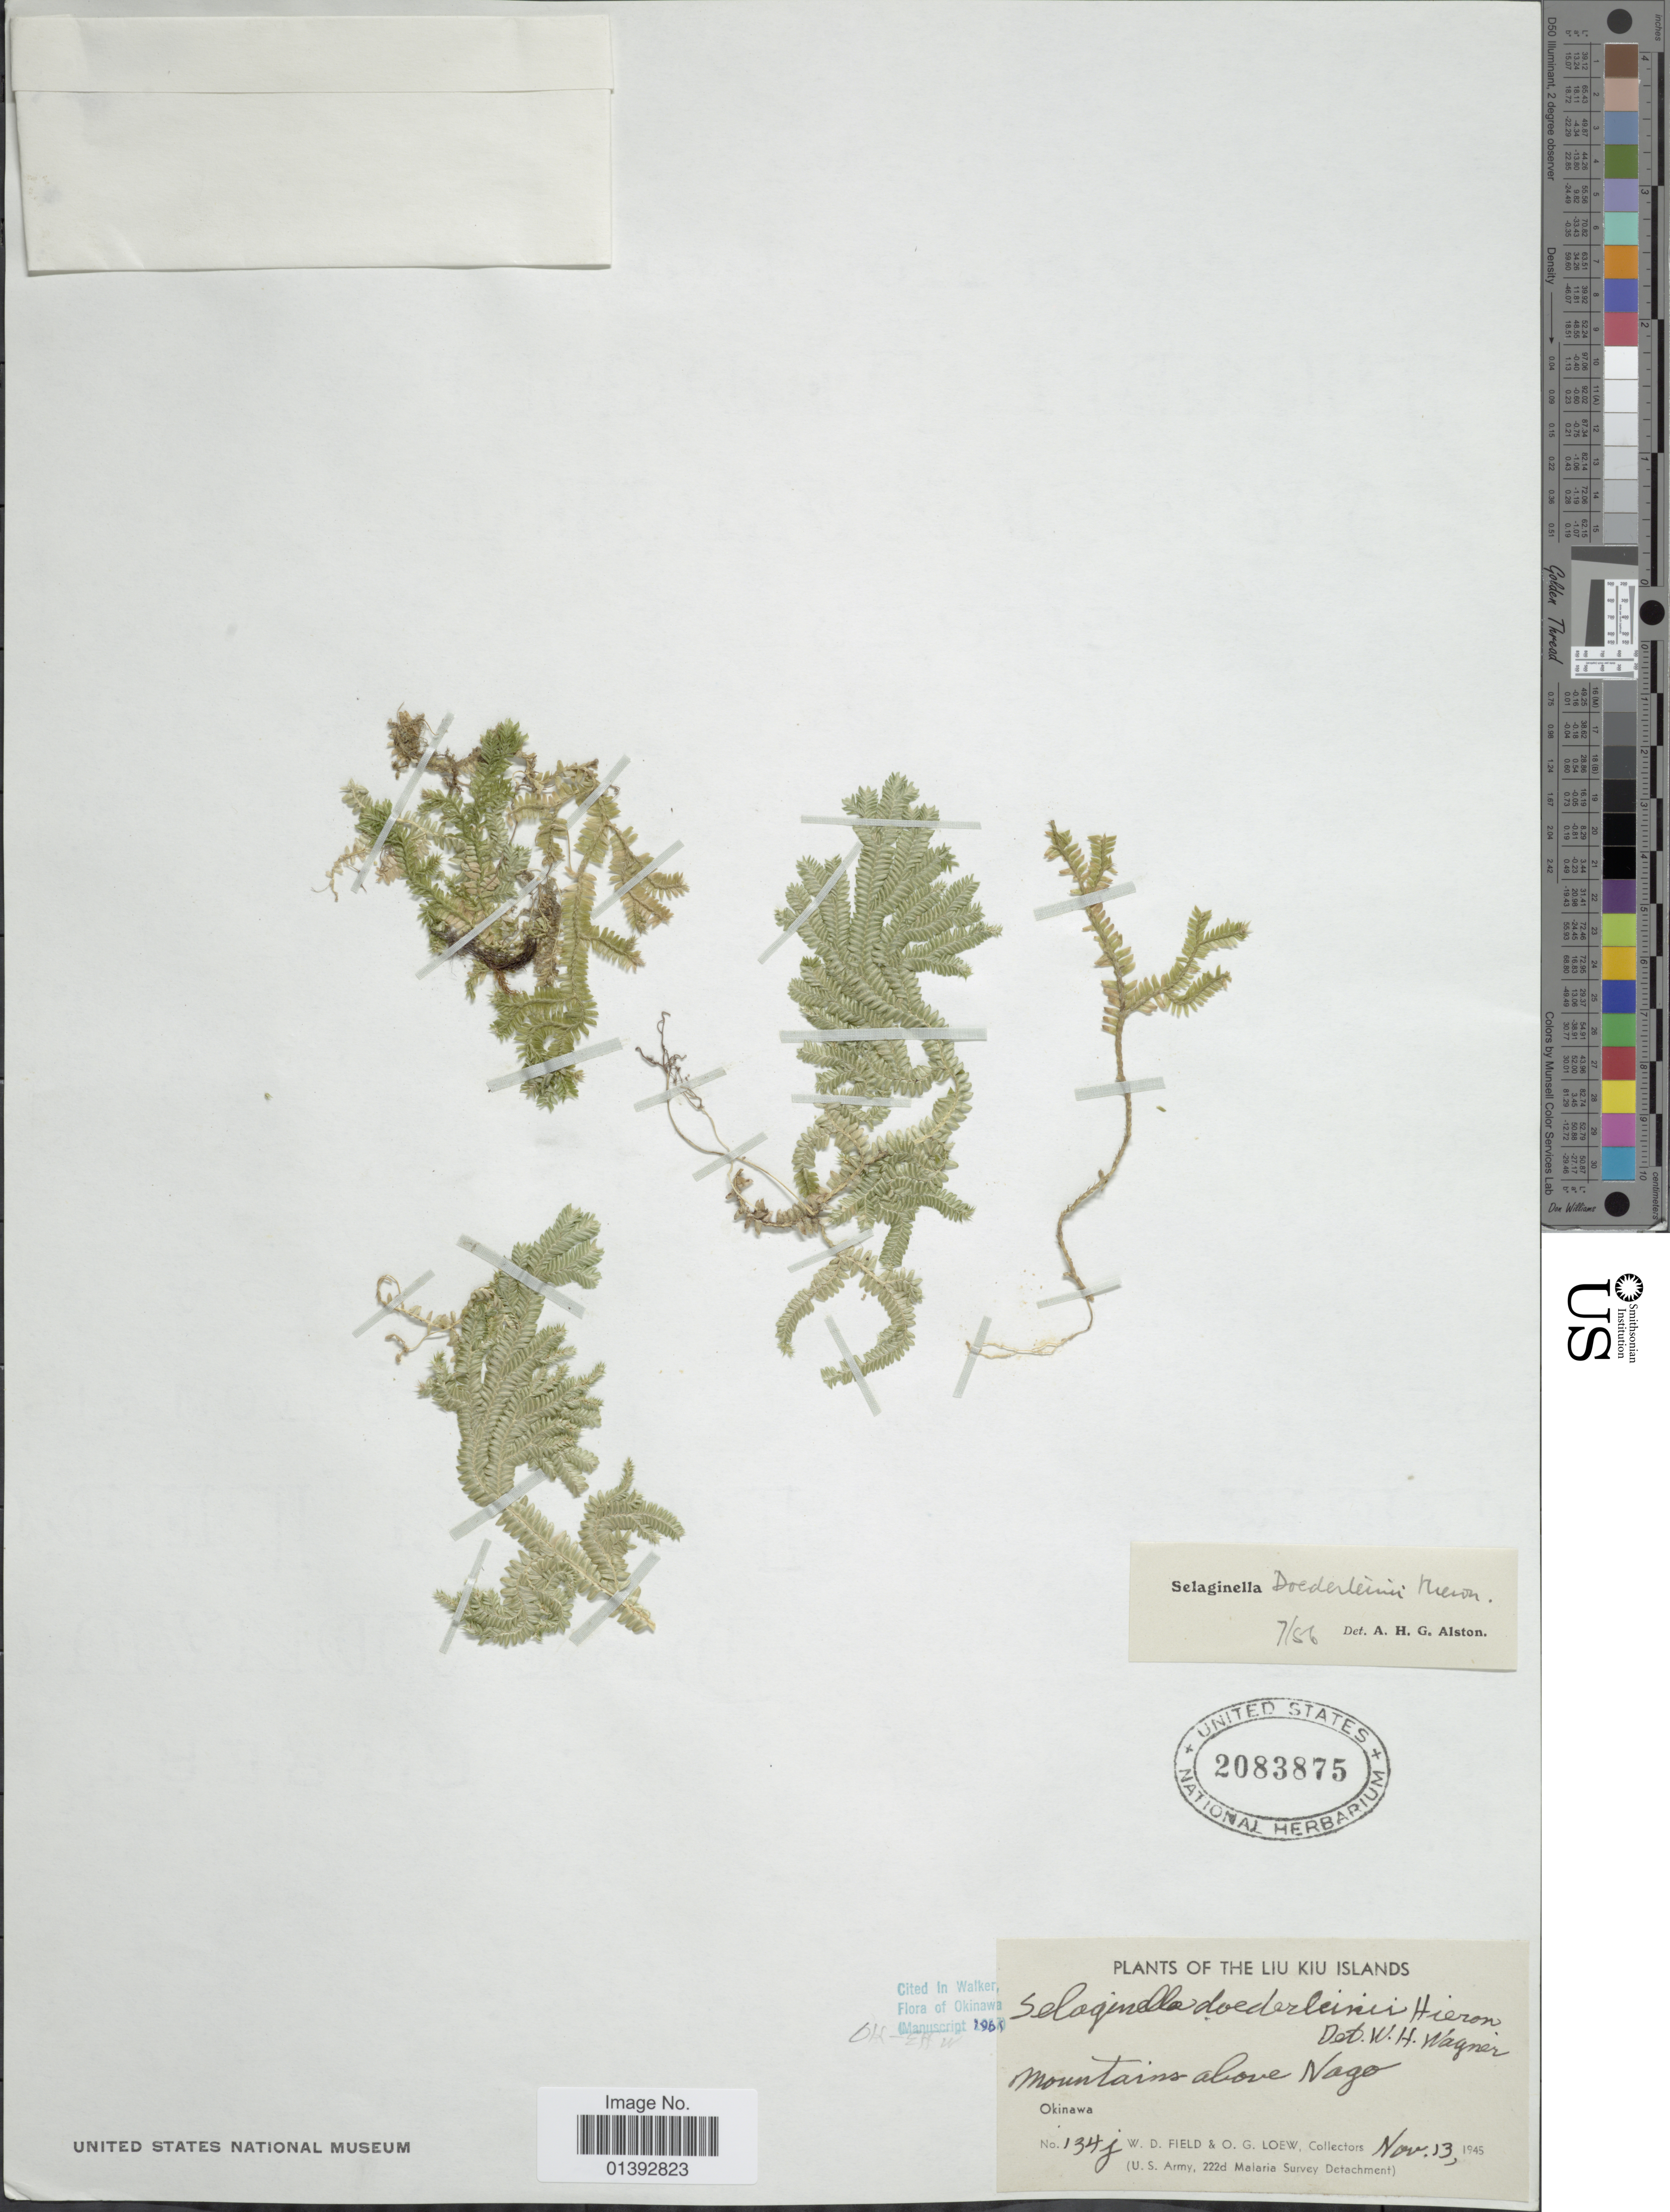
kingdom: Plantae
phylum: Tracheophyta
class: Lycopodiopsida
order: Selaginellales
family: Selaginellaceae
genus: Selaginella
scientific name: Selaginella doederleinii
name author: Hieron.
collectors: W. D. Field & O. G. Loew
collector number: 134j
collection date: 1945-11-13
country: Japan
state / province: Okinawa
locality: Liu Kiu Islands, mountains above Nago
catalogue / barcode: US 2083875